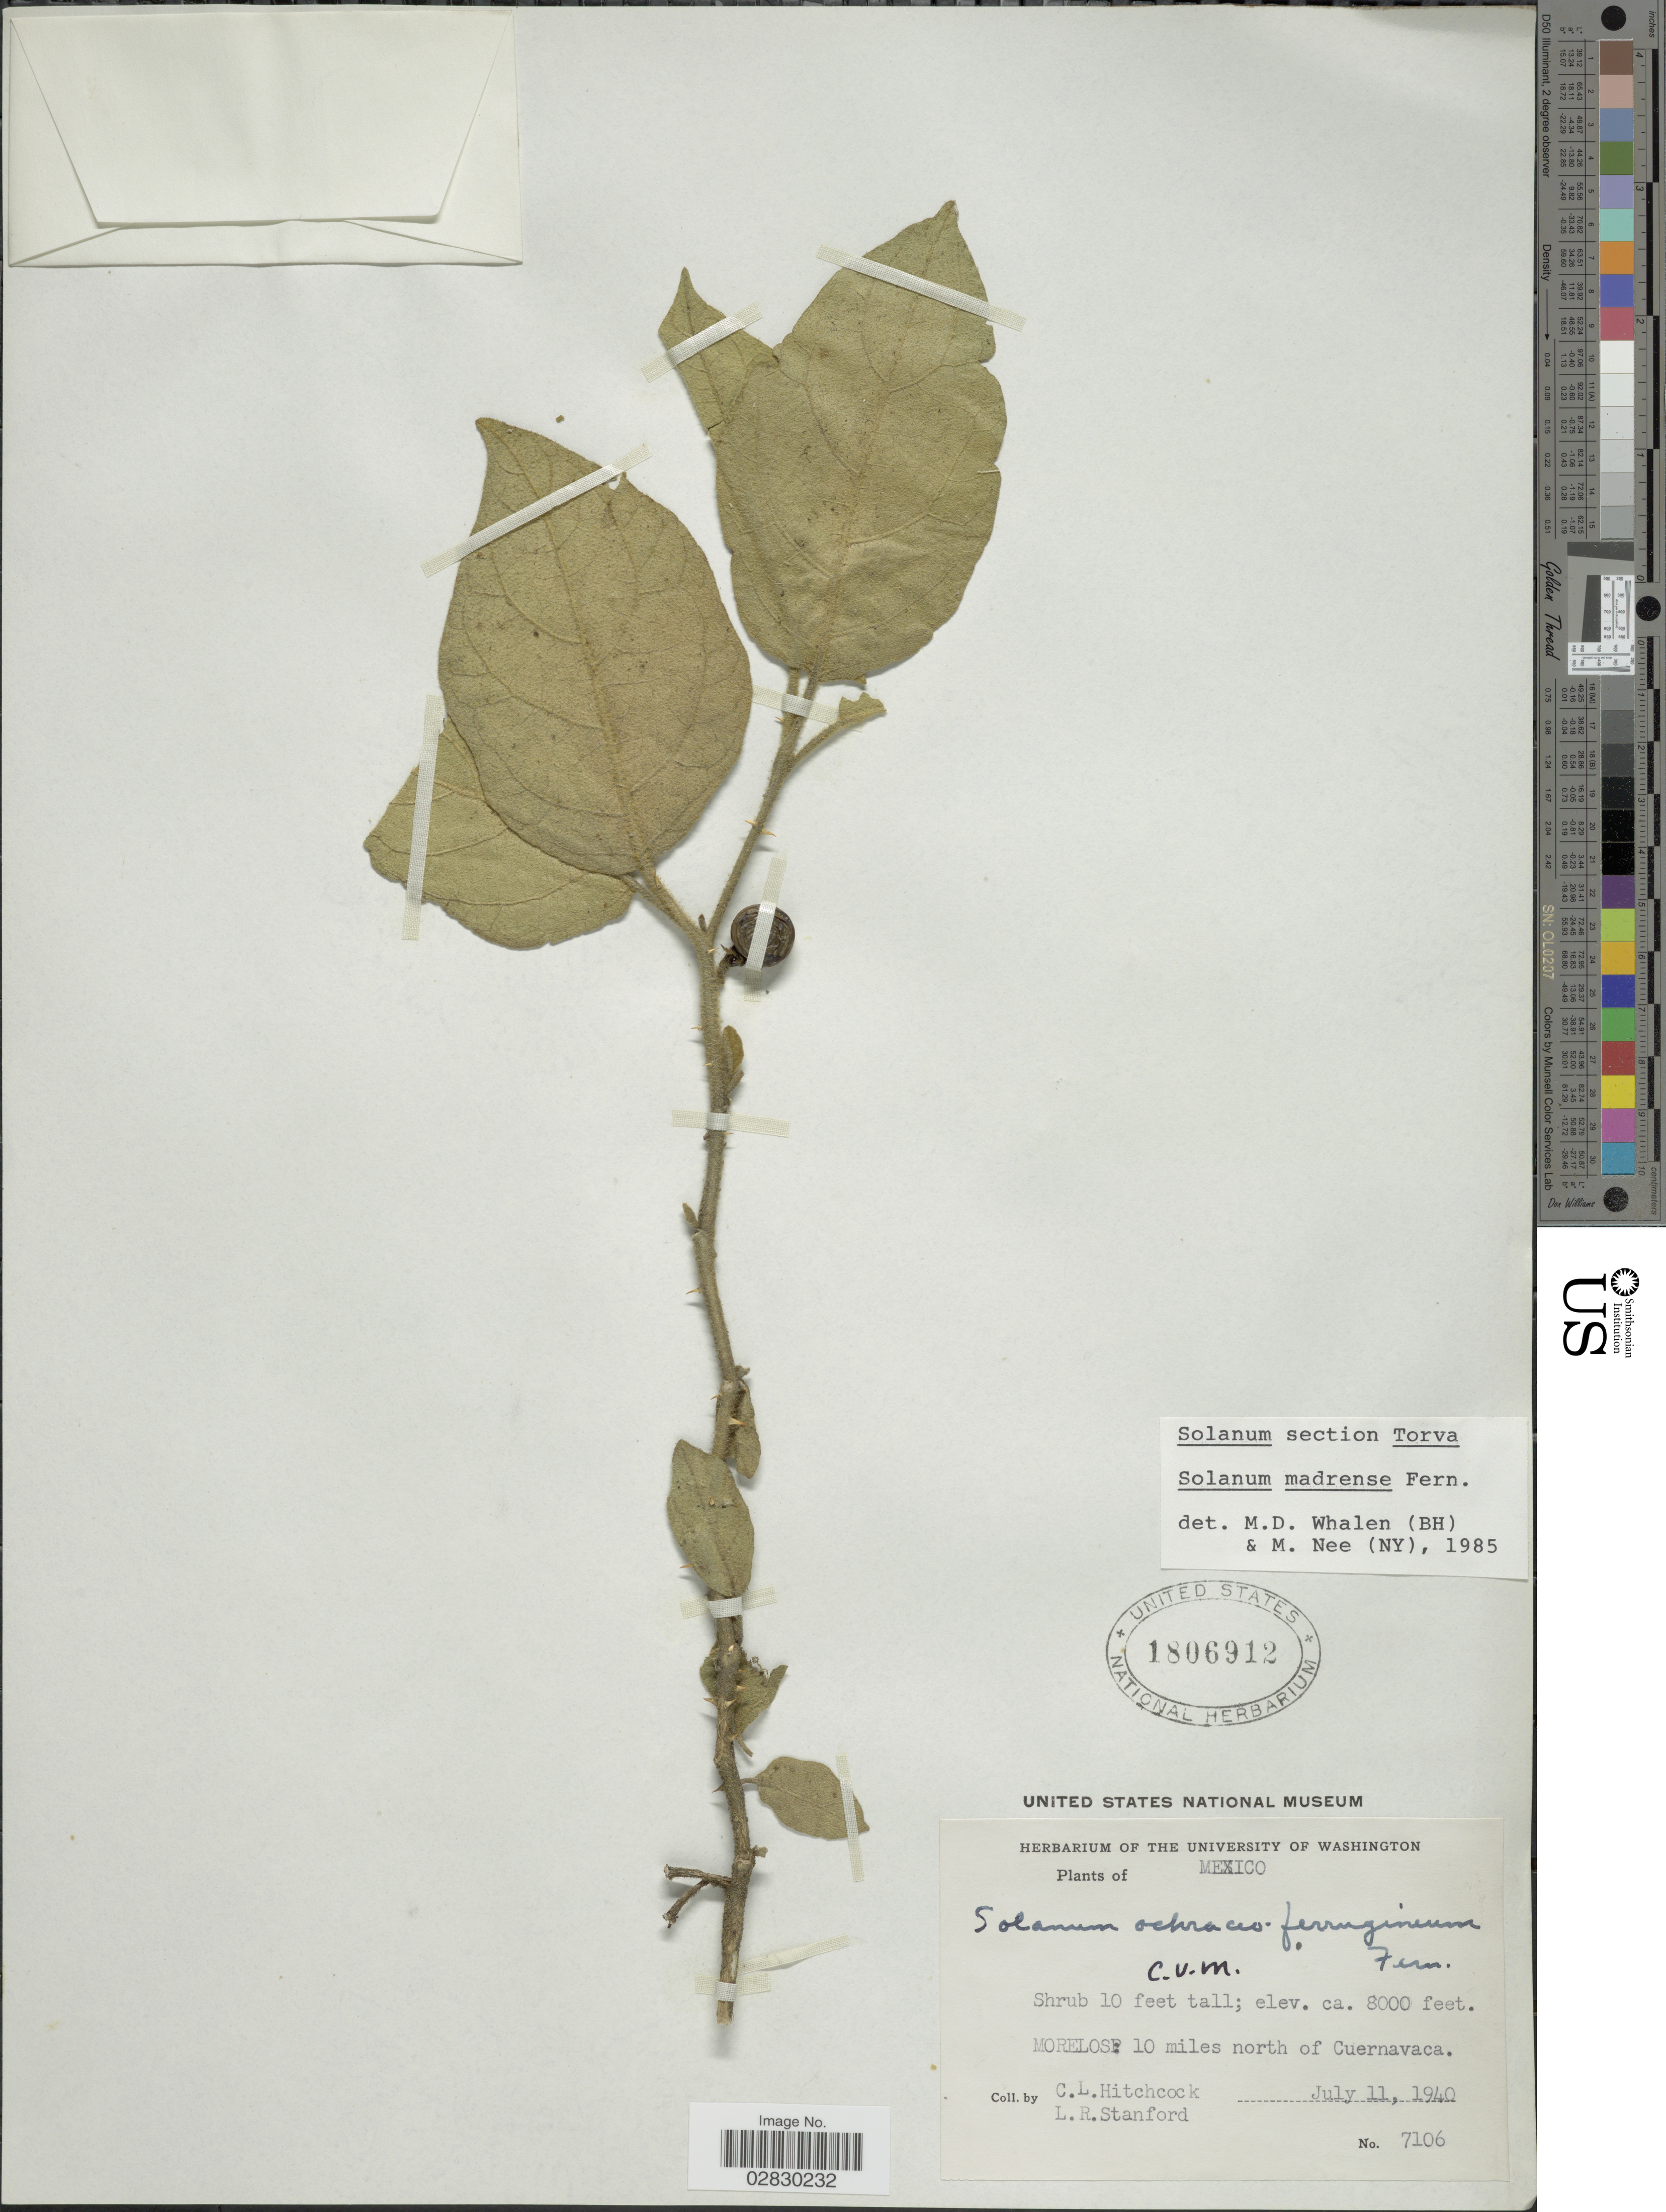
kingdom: Plantae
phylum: Tracheophyta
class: Magnoliopsida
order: Solanales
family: Solanaceae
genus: Solanum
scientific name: Solanum madrense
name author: Fernald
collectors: C. L. Hitchcock & L. R. Stanford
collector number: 7106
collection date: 1940-07-11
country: Mexico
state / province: Morelos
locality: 10 miles north of Cuernavaca.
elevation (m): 2438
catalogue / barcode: US 1806912